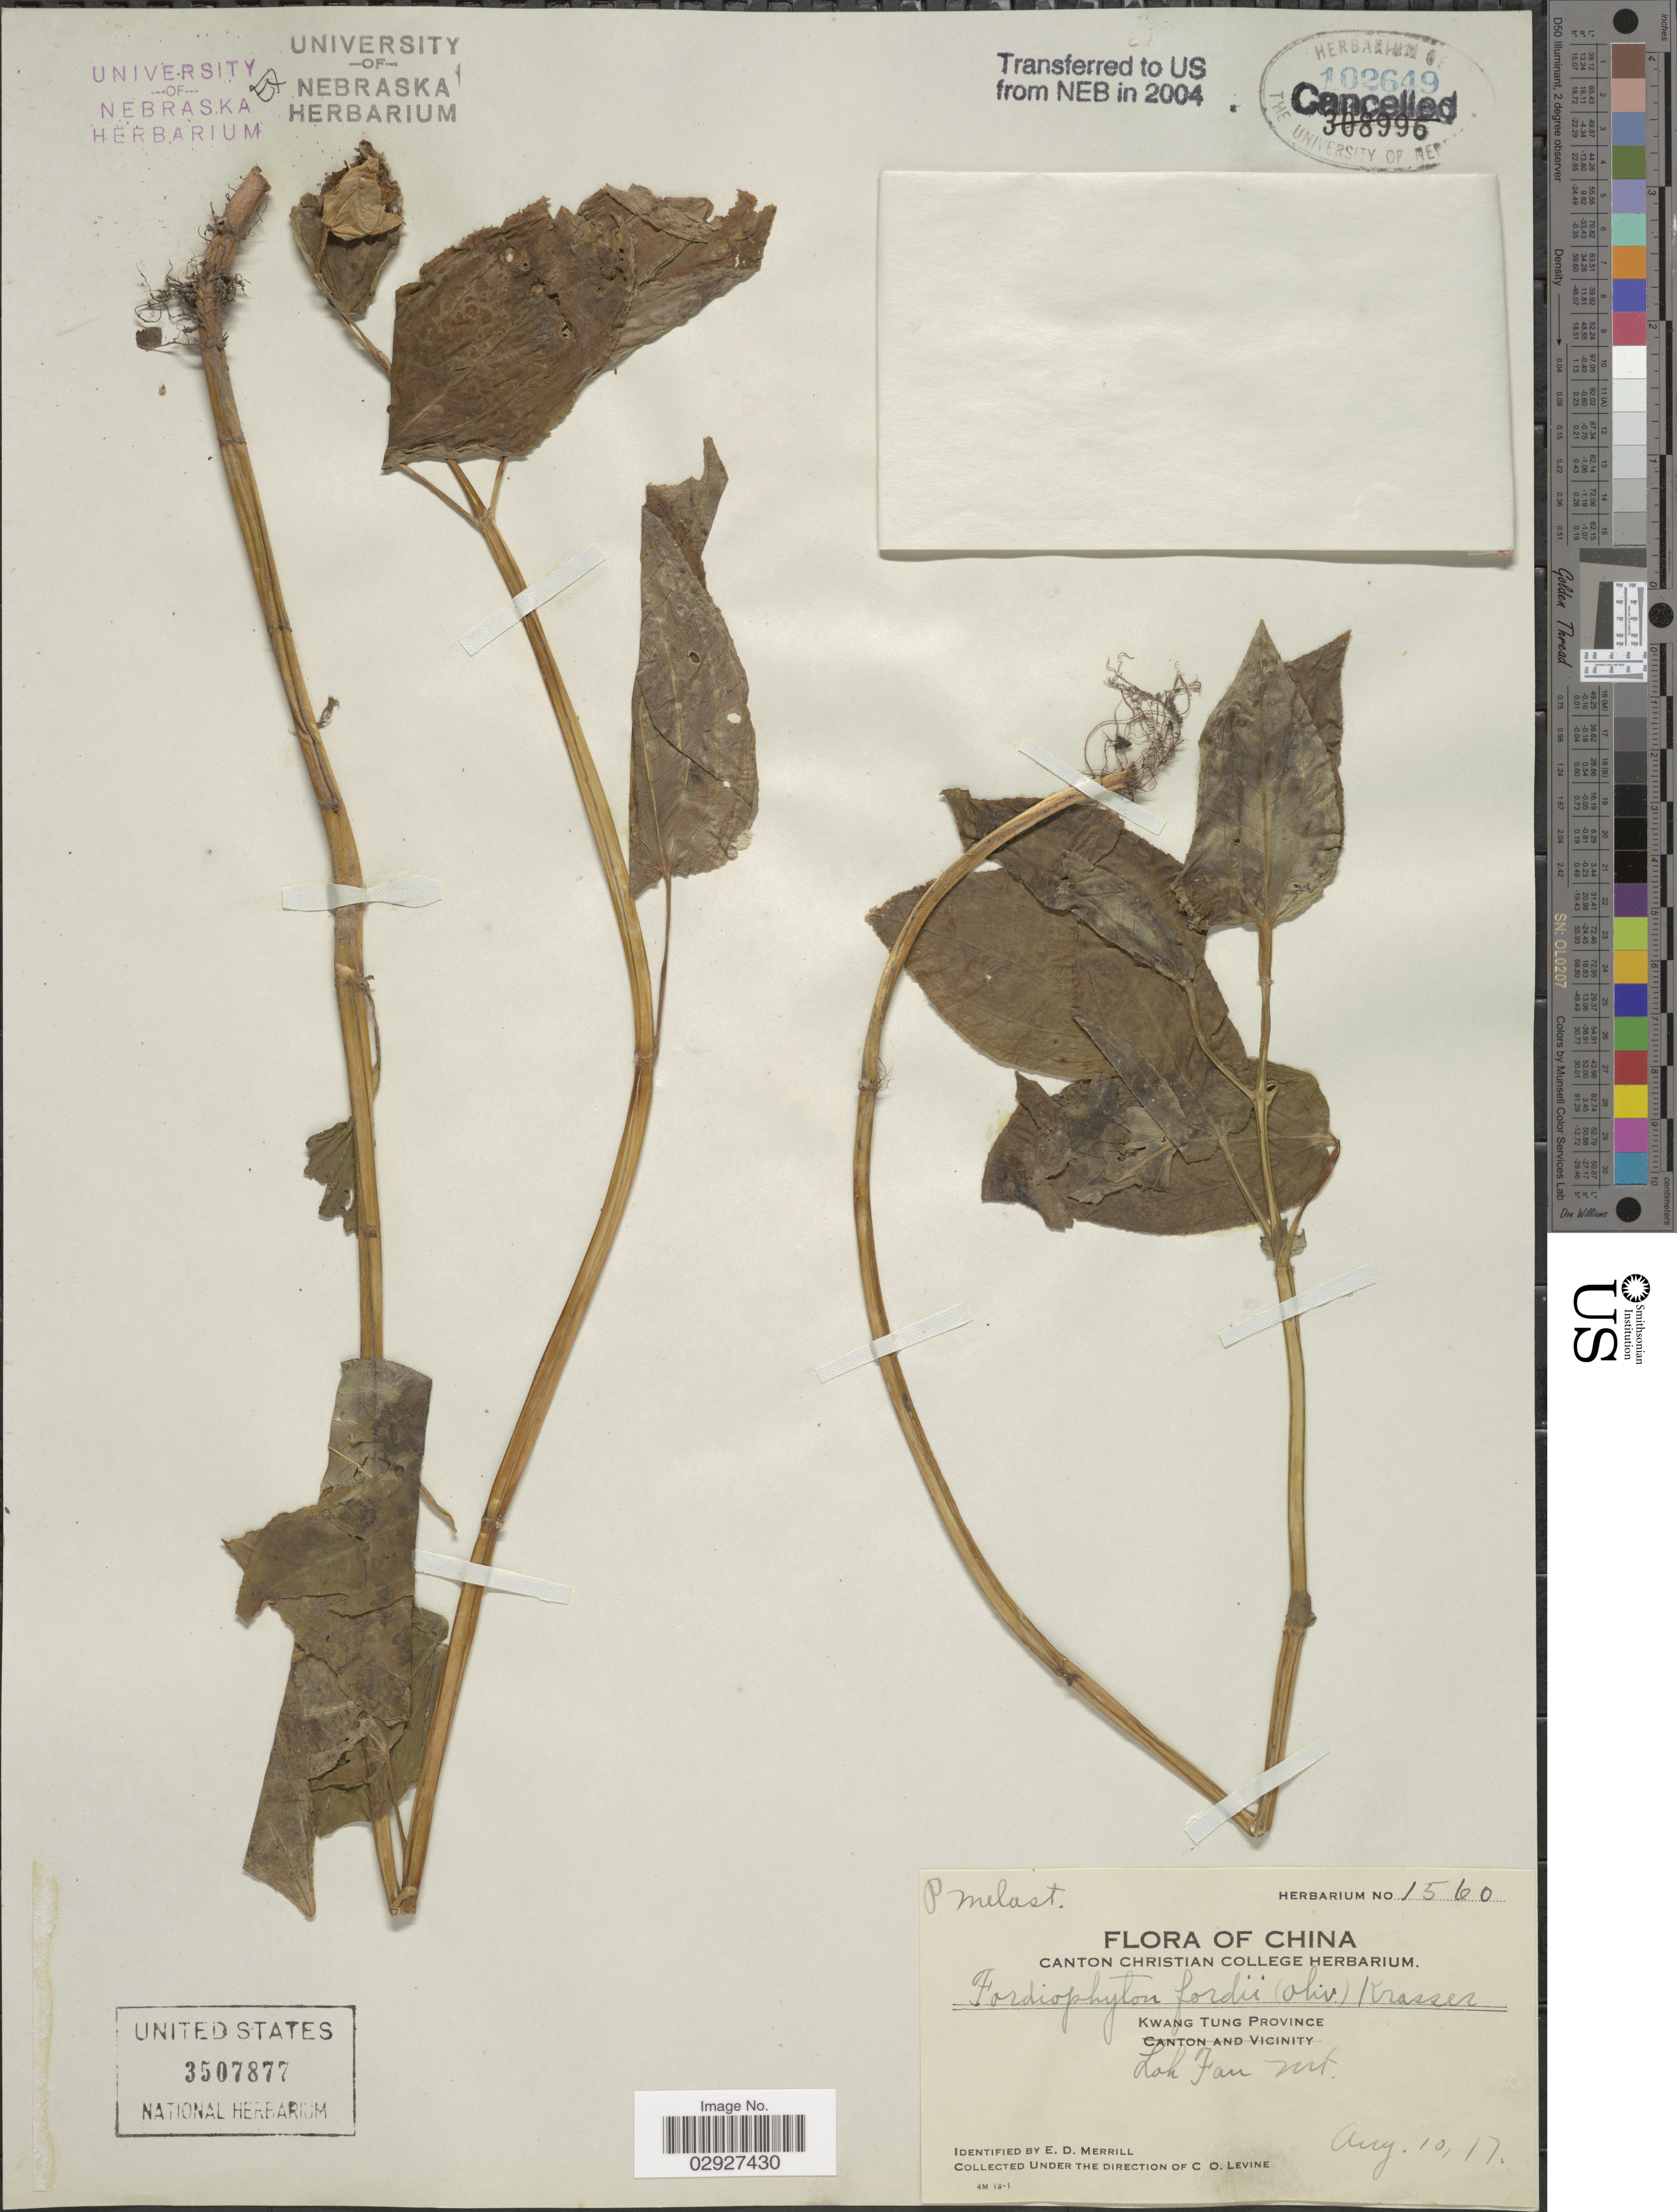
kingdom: Plantae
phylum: Tracheophyta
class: Magnoliopsida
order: Myrtales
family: Melastomataceae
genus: Fordiophyton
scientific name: Fordiophyton fordii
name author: (Oliv.) Krasser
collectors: C. O. Levine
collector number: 1560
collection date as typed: Transcribed d/m/y: 10/8/17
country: China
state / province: Guangdong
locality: Kwang Tung Province, Loh Fau Mt.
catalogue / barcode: US 3507877